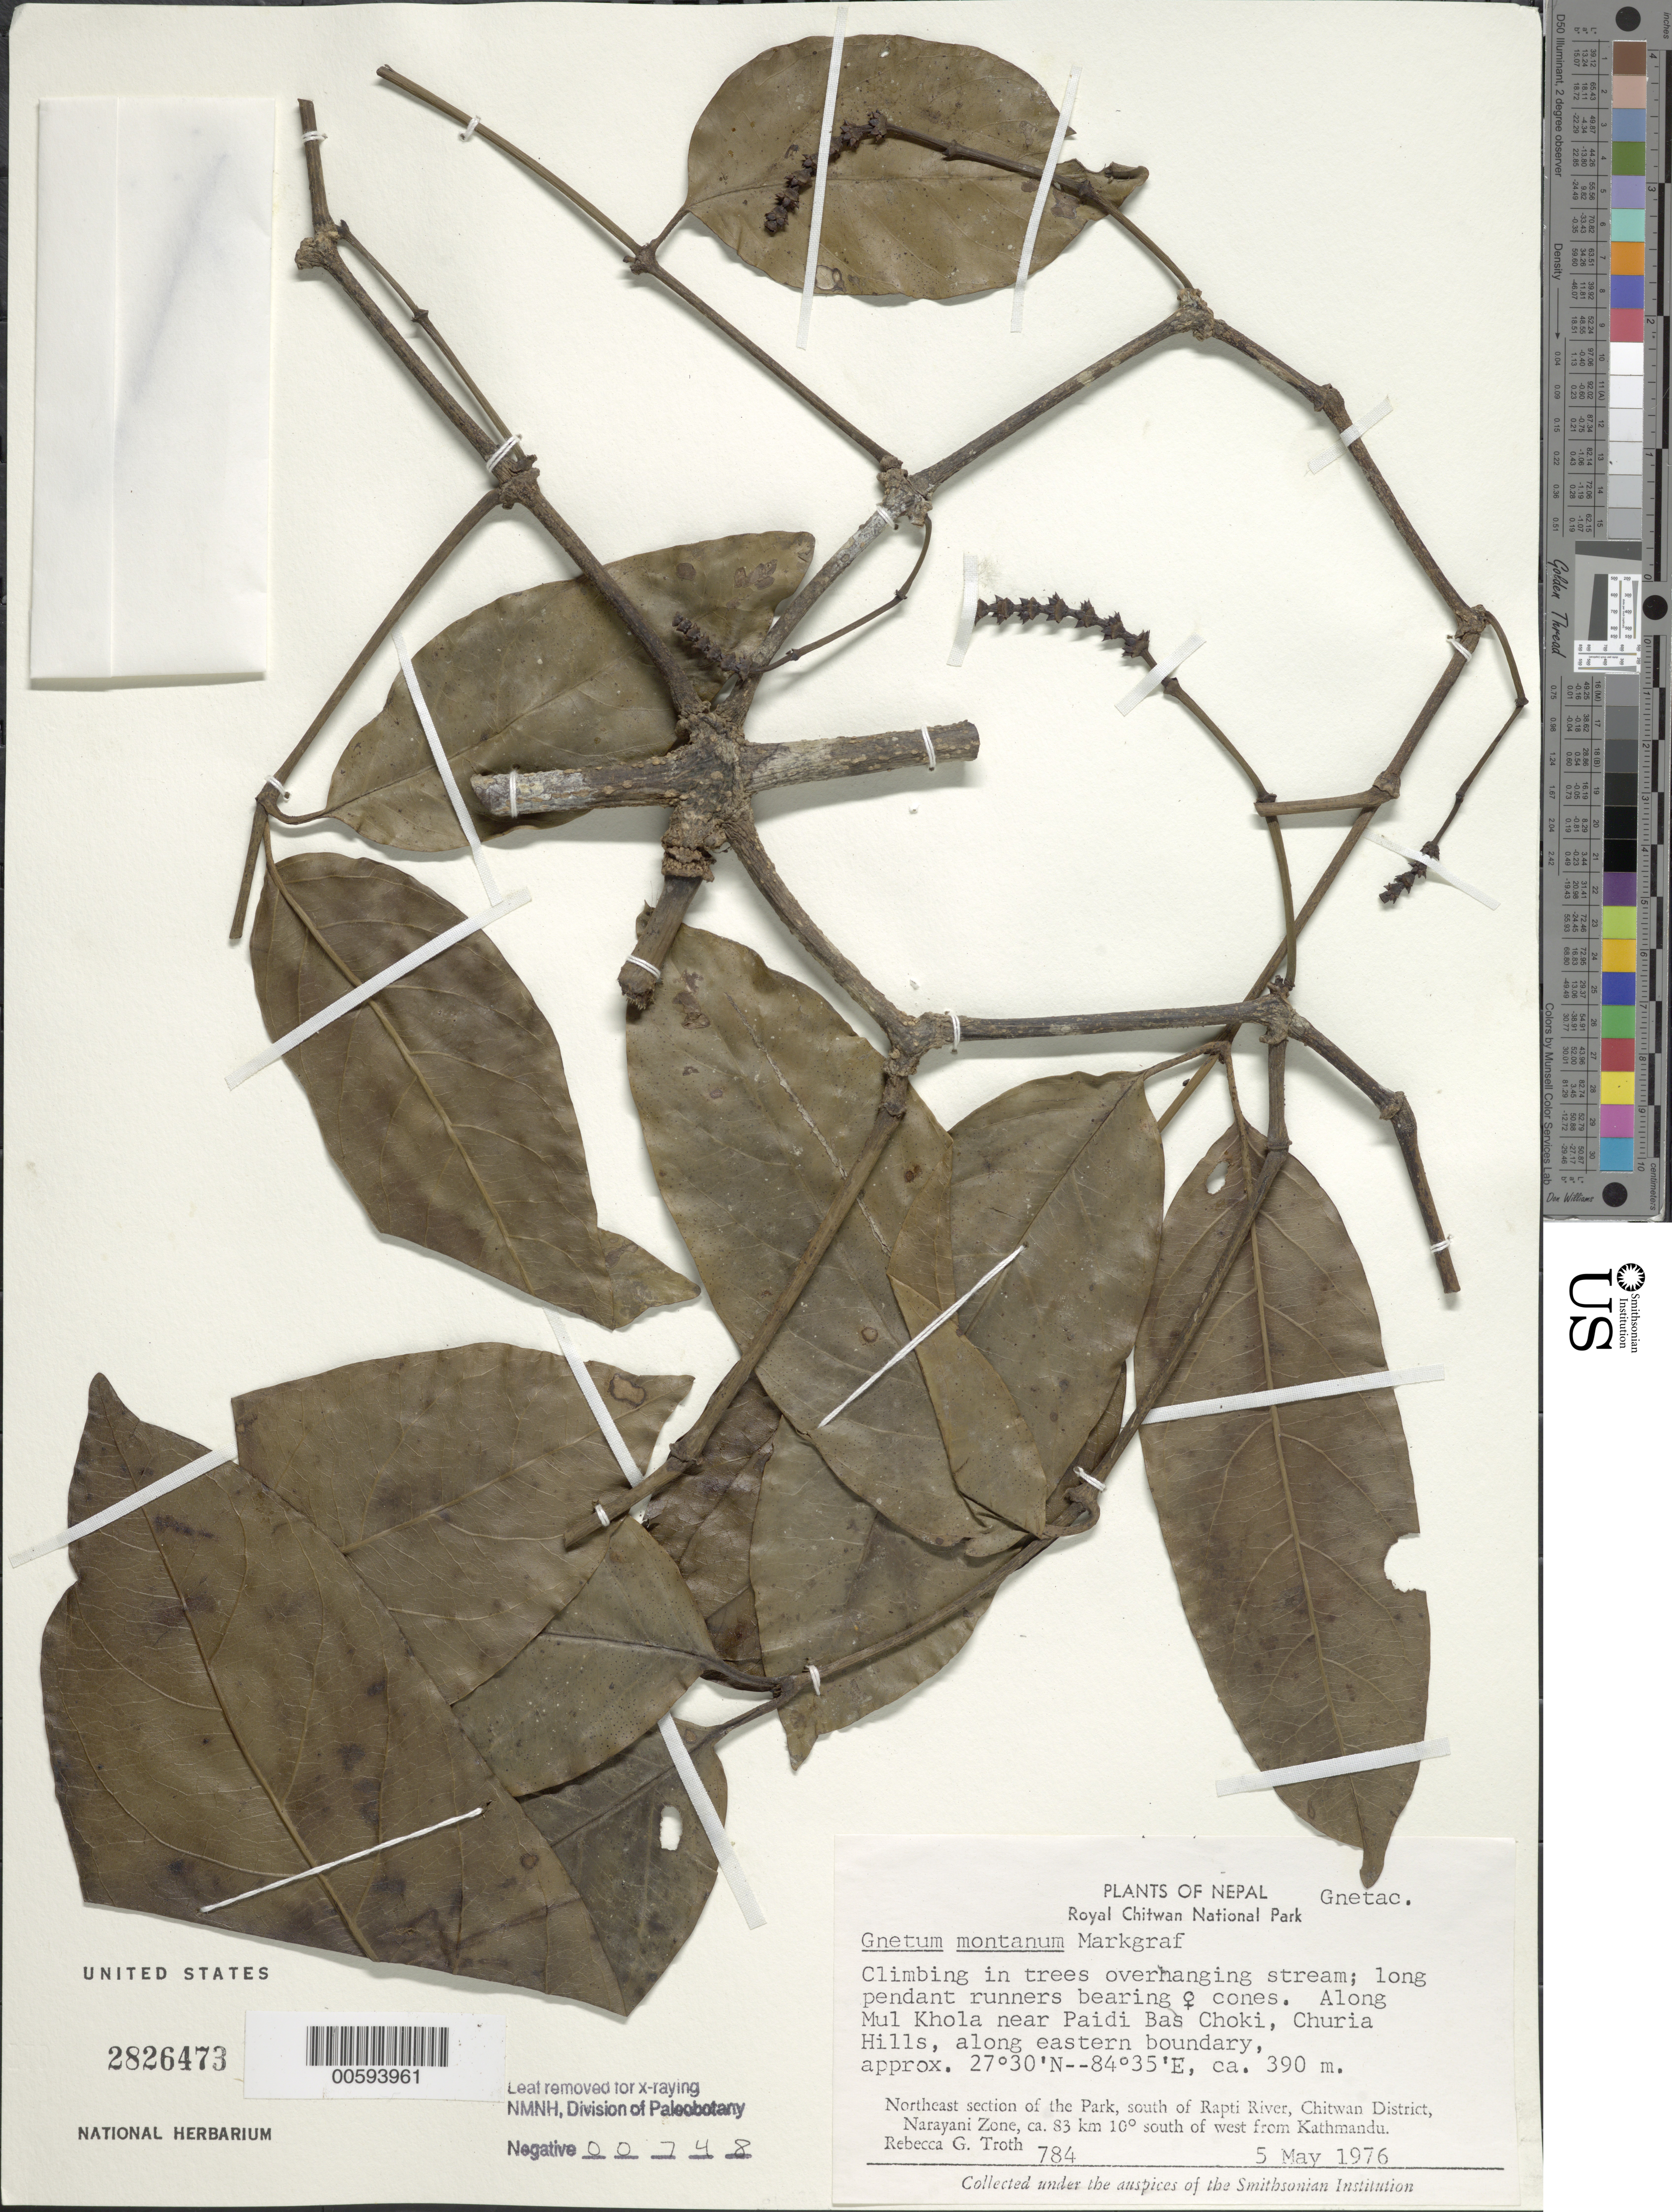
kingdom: Plantae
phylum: Tracheophyta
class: Gnetopsida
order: Gnetales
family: Gnetaceae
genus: Gnetum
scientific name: Gnetum montanum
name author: Markgr.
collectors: R. Troth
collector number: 784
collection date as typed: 05 May 1976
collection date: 1976-05-05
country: Nepal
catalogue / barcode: US 2826473